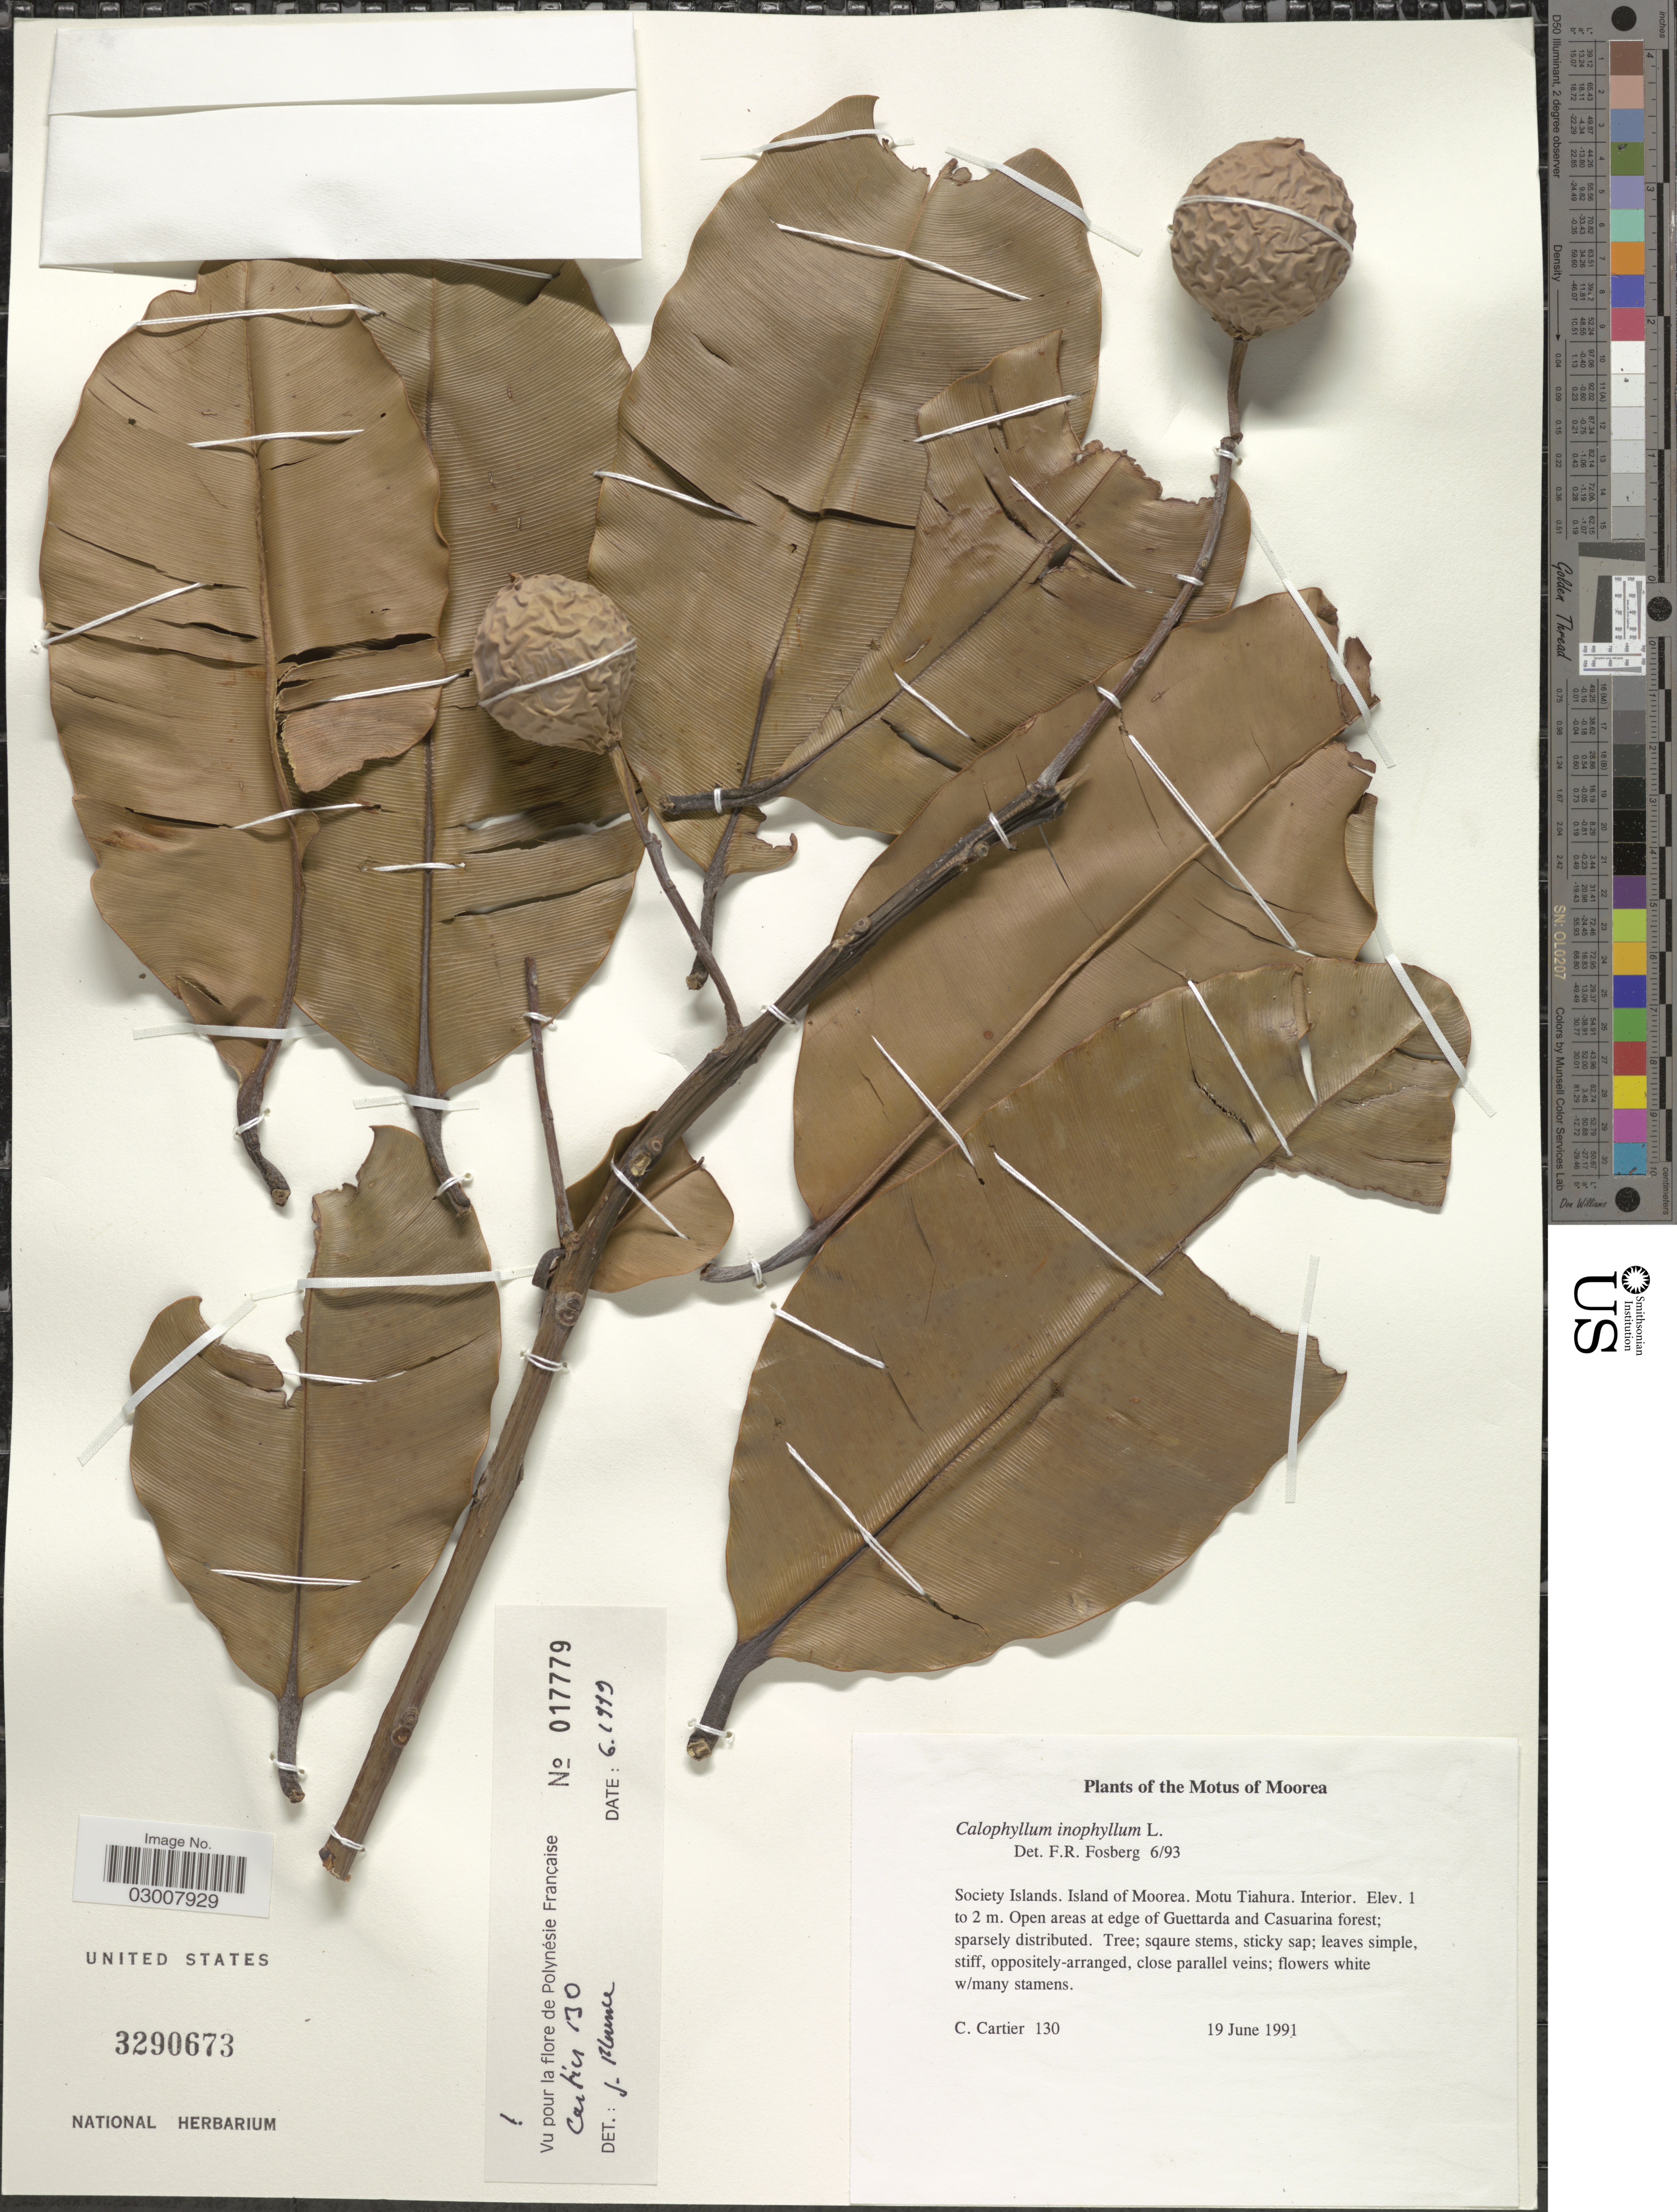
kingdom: Plantae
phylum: Tracheophyta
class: Magnoliopsida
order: Malpighiales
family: Calophyllaceae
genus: Calophyllum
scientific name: Calophyllum inophyllum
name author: L.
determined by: Fosberg, F. R.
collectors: C. Cartier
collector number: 130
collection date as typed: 19 Jun 1991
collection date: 1991-06-19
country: French Polynesia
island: Moorea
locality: Interior, Tiahura [Society Is.]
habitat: Open areas at edge of Guettarda and Casuarina forest; sparsely distributed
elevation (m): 1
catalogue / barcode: US 3290673